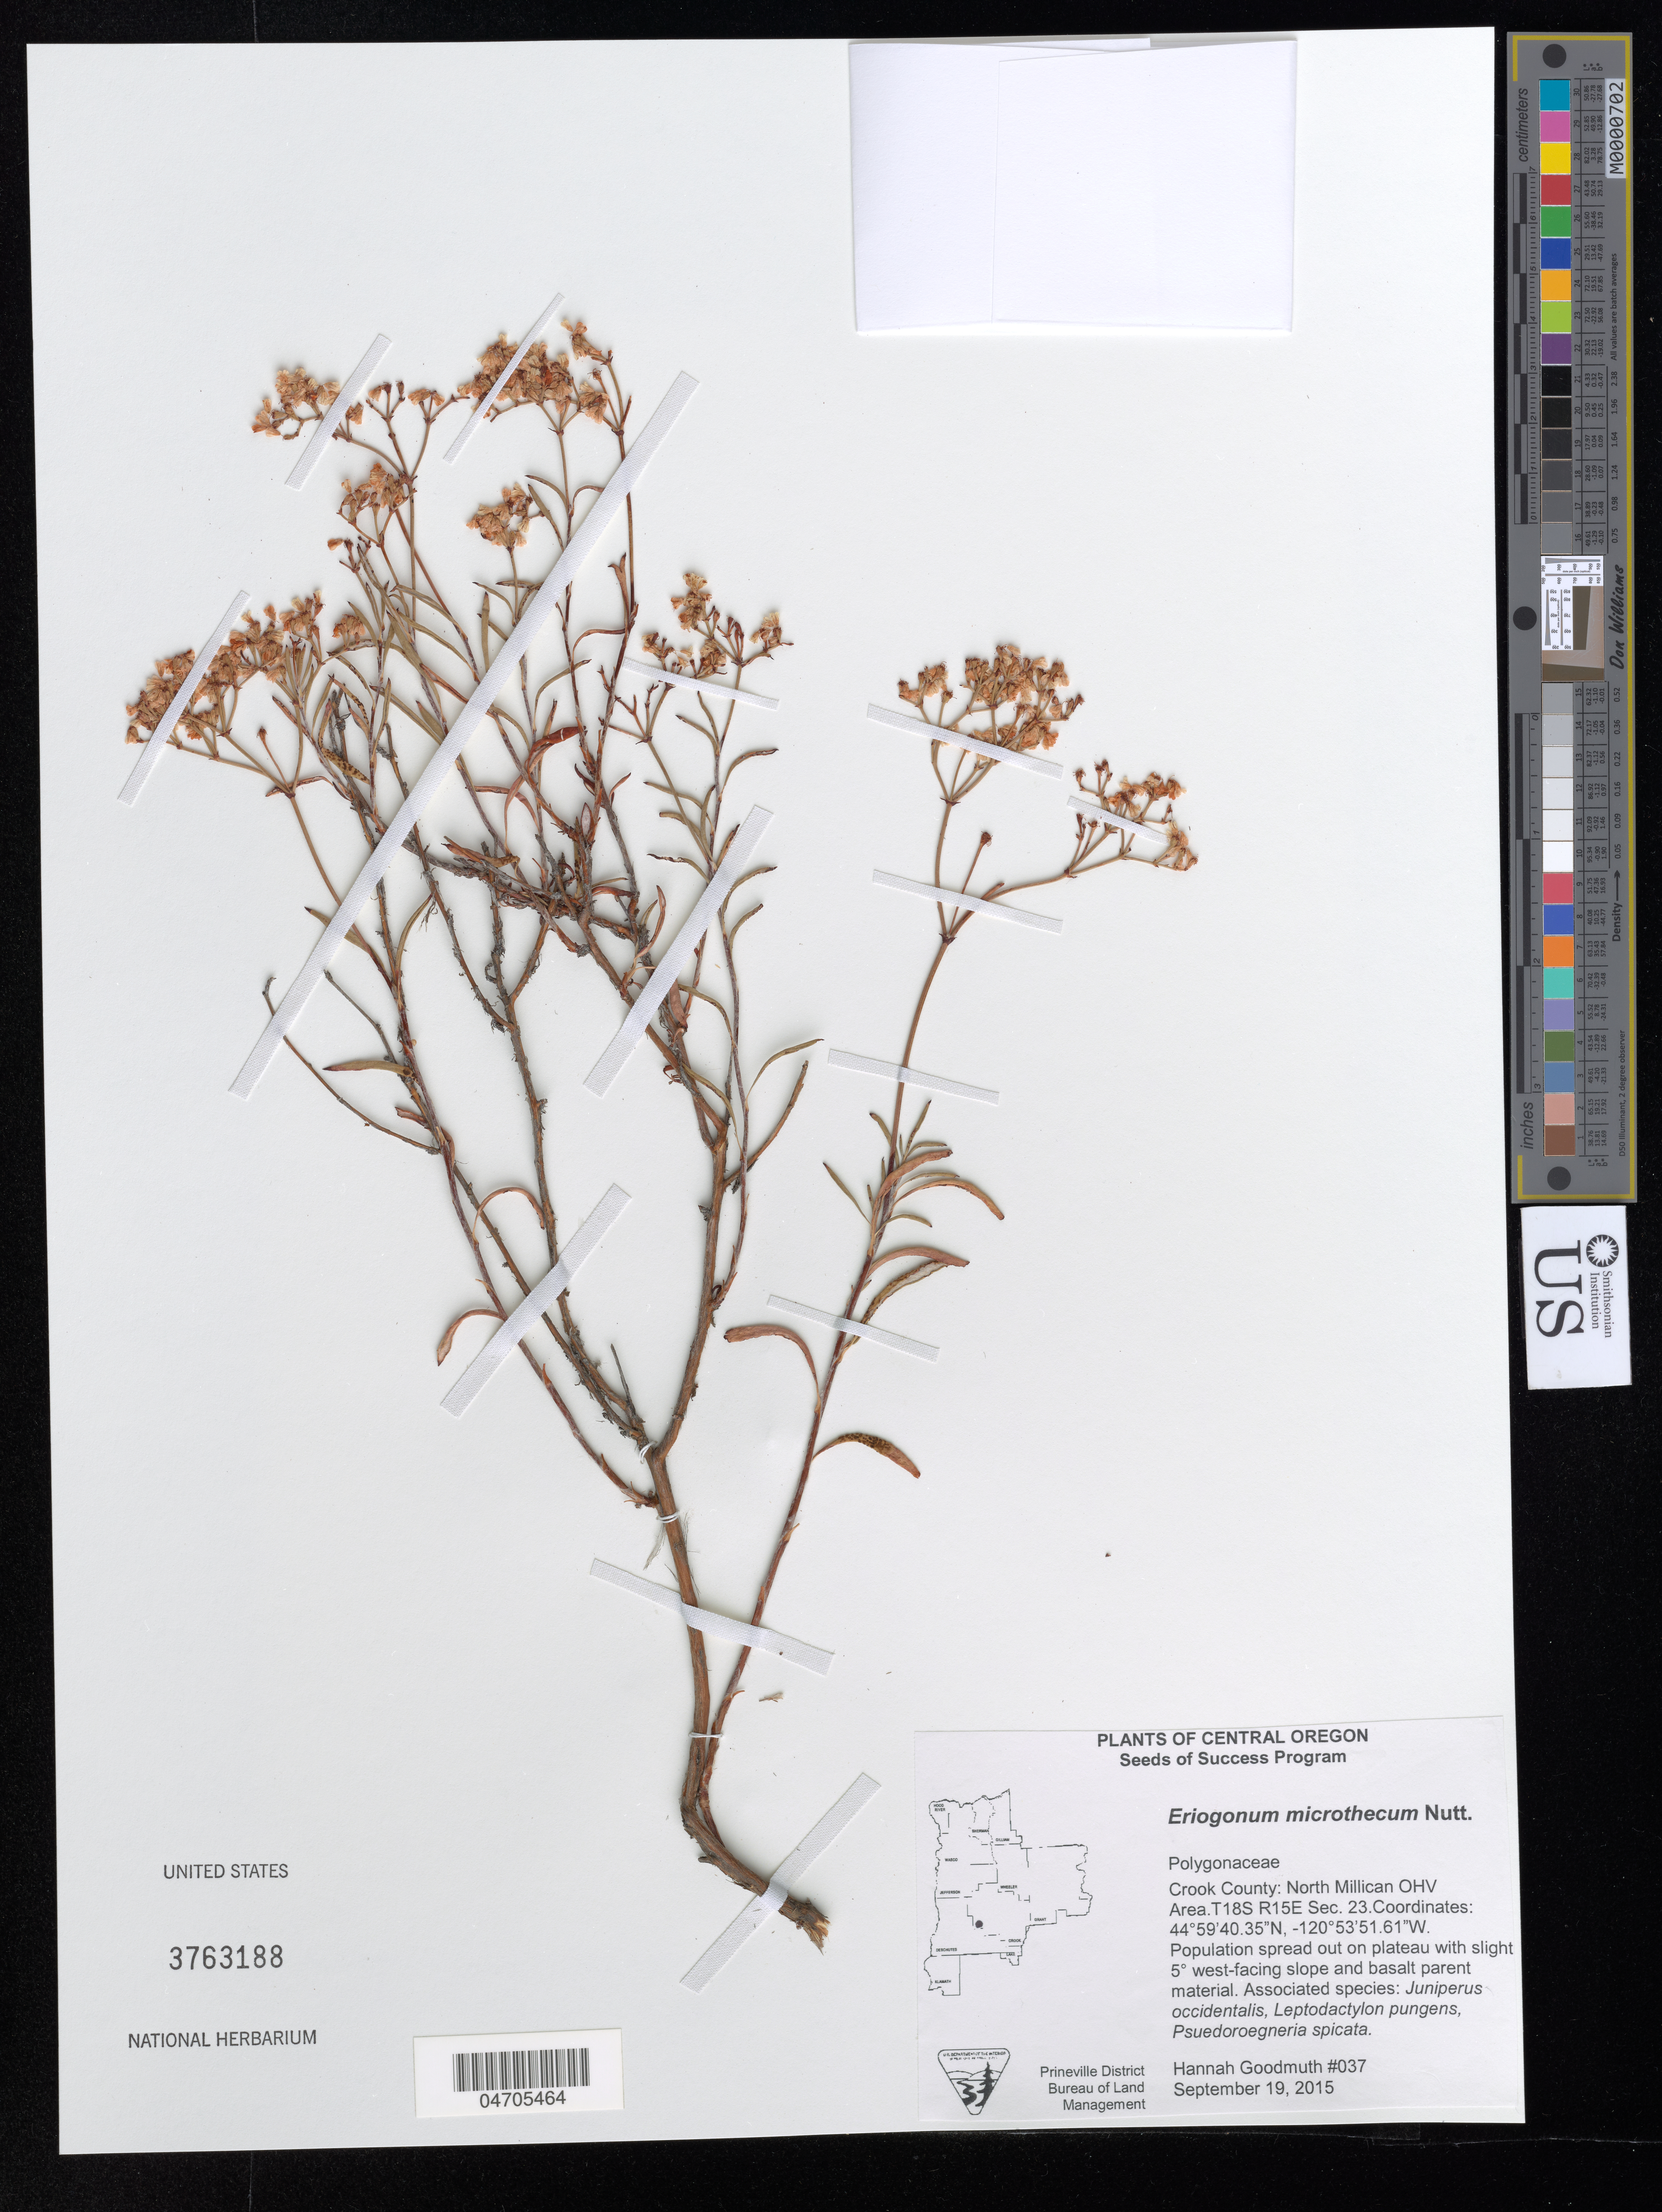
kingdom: Plantae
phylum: Tracheophyta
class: Magnoliopsida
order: Caryophyllales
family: Polygonaceae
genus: Eriogonum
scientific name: Eriogonum microtheca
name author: Nutt.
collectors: H. Goodmuth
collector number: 037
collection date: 2015-09-19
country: United States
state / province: Oregon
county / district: Crook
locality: Central Oregon. Crook County: North Millican OHV Area. T18S R15E Sec. 23.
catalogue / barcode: US 3763188